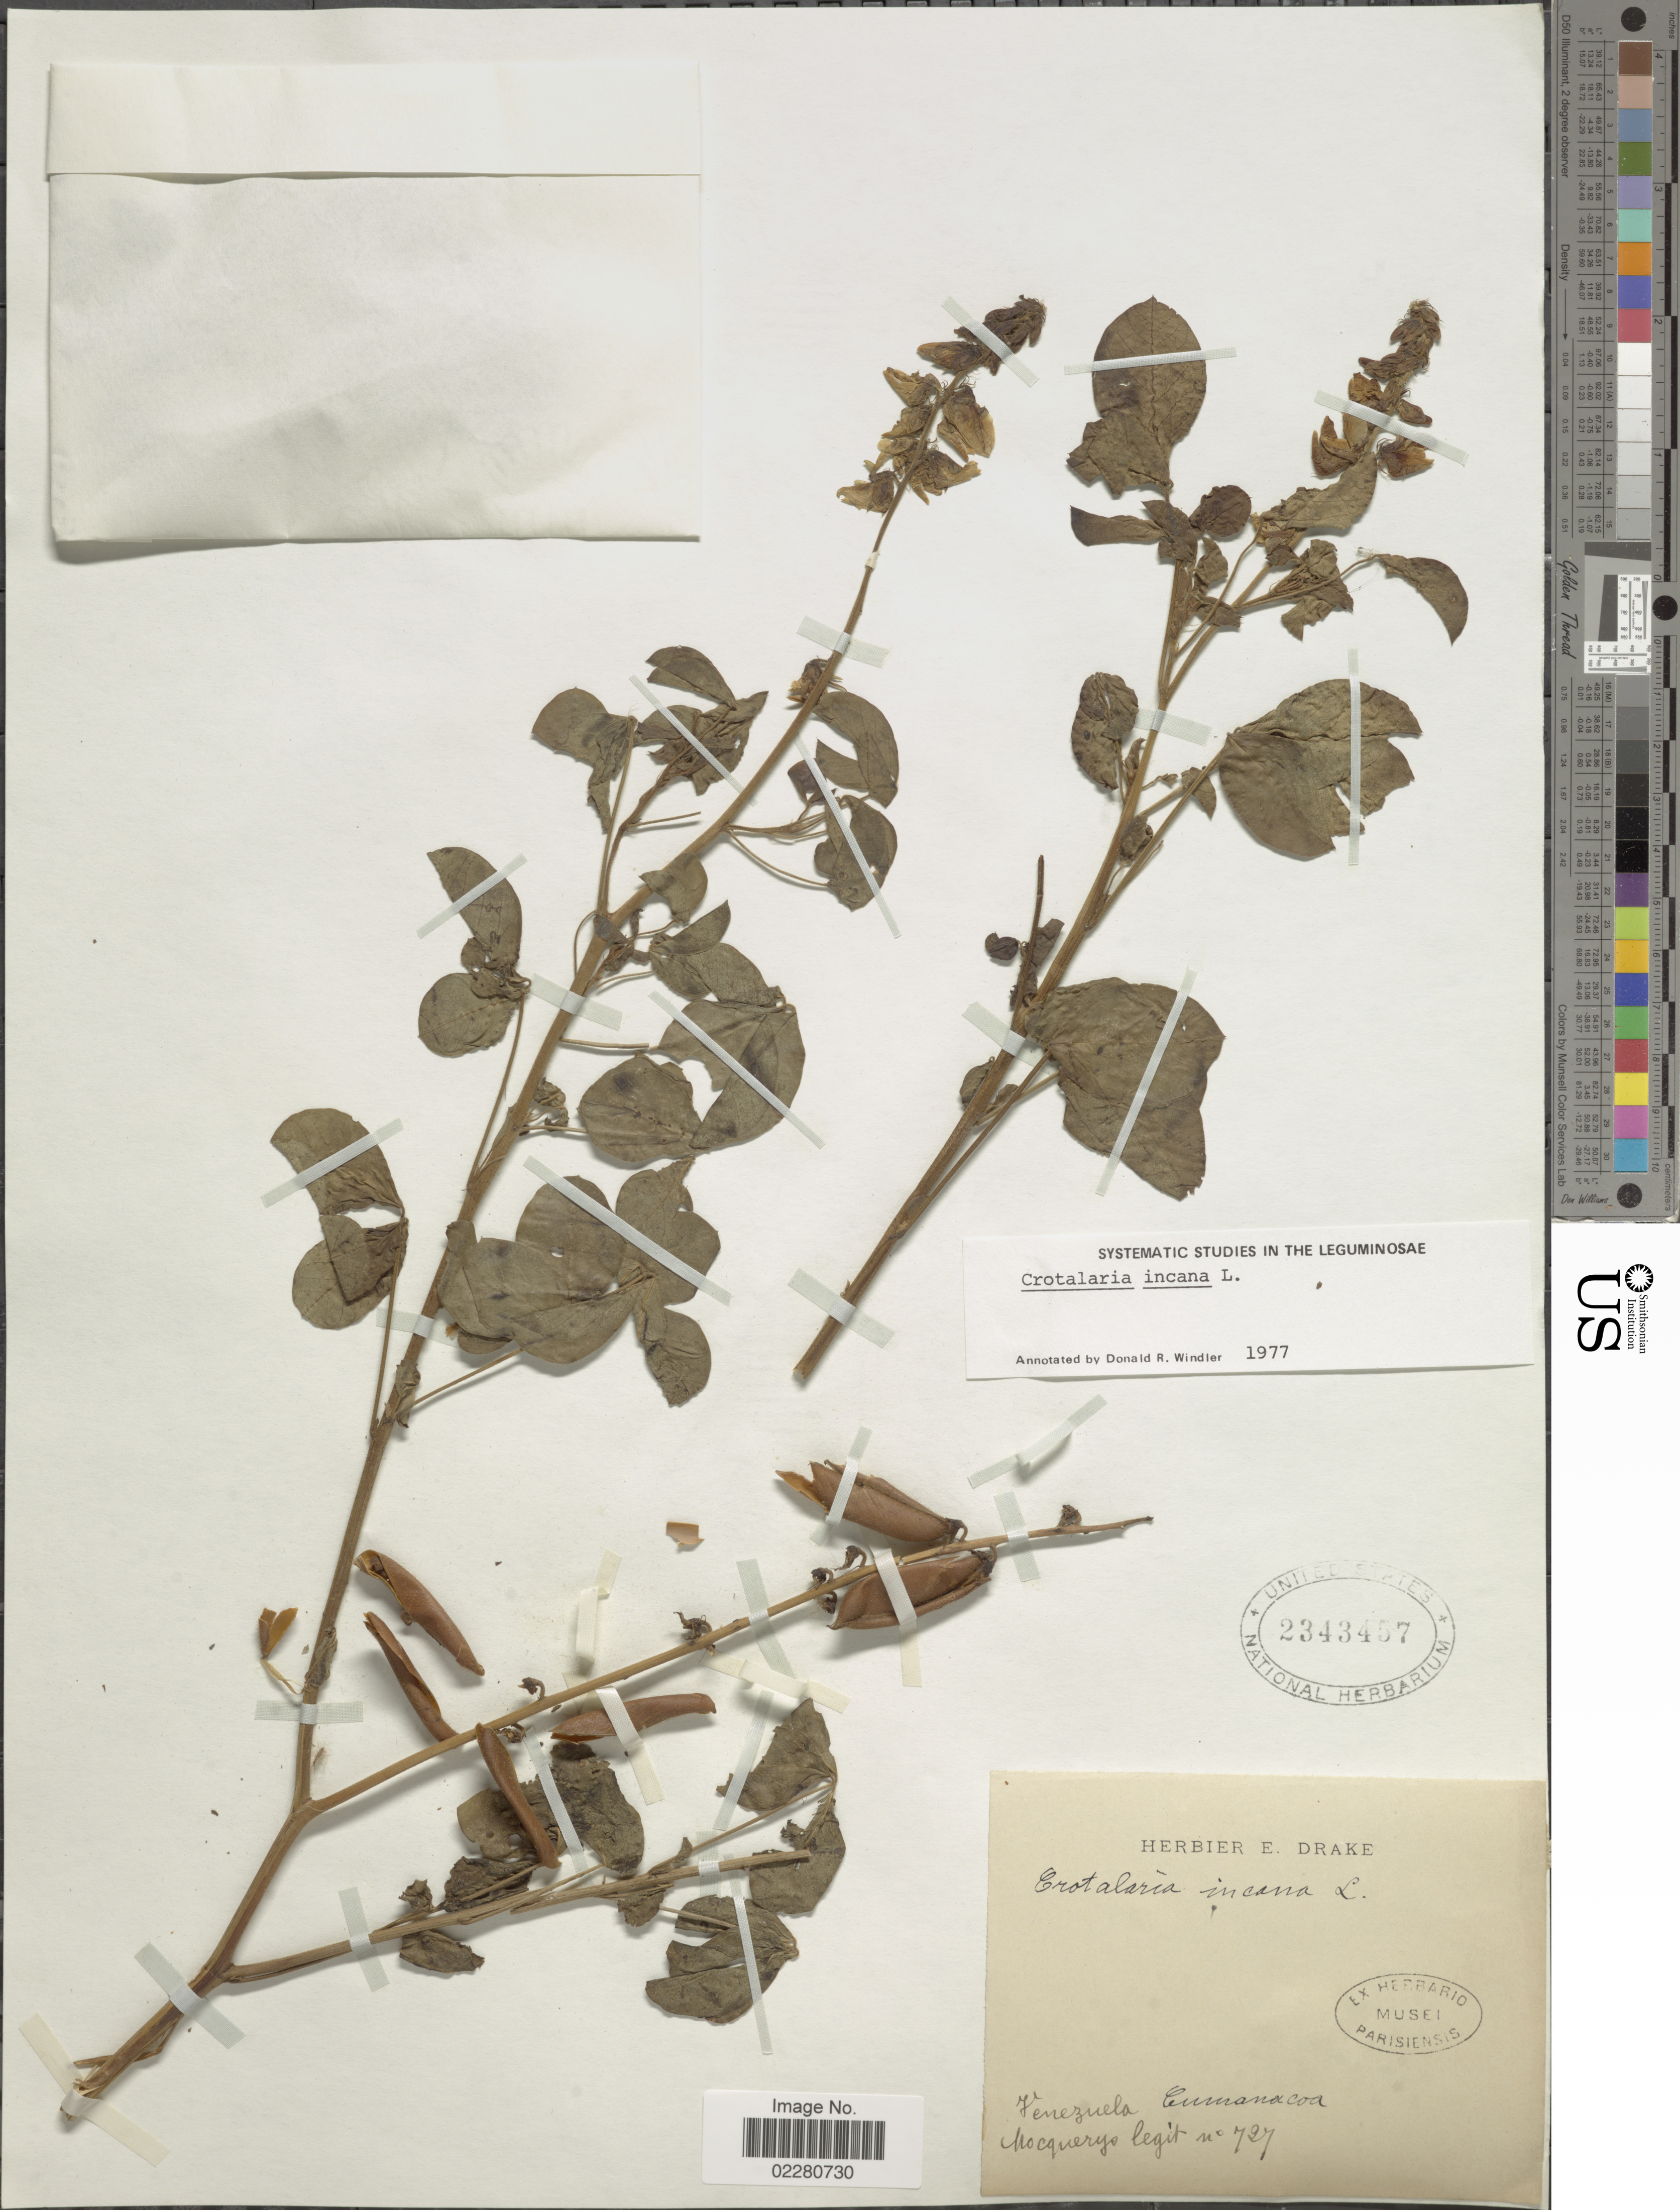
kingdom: Plantae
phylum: Tracheophyta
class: Magnoliopsida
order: Fabales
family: Fabaceae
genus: Crotalaria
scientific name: Crotalaria incana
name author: L.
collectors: A. Mocquerys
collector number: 727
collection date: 1893/1894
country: Venezuela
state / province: Sucre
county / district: Montes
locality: Cumanacoa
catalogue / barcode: US 2343457